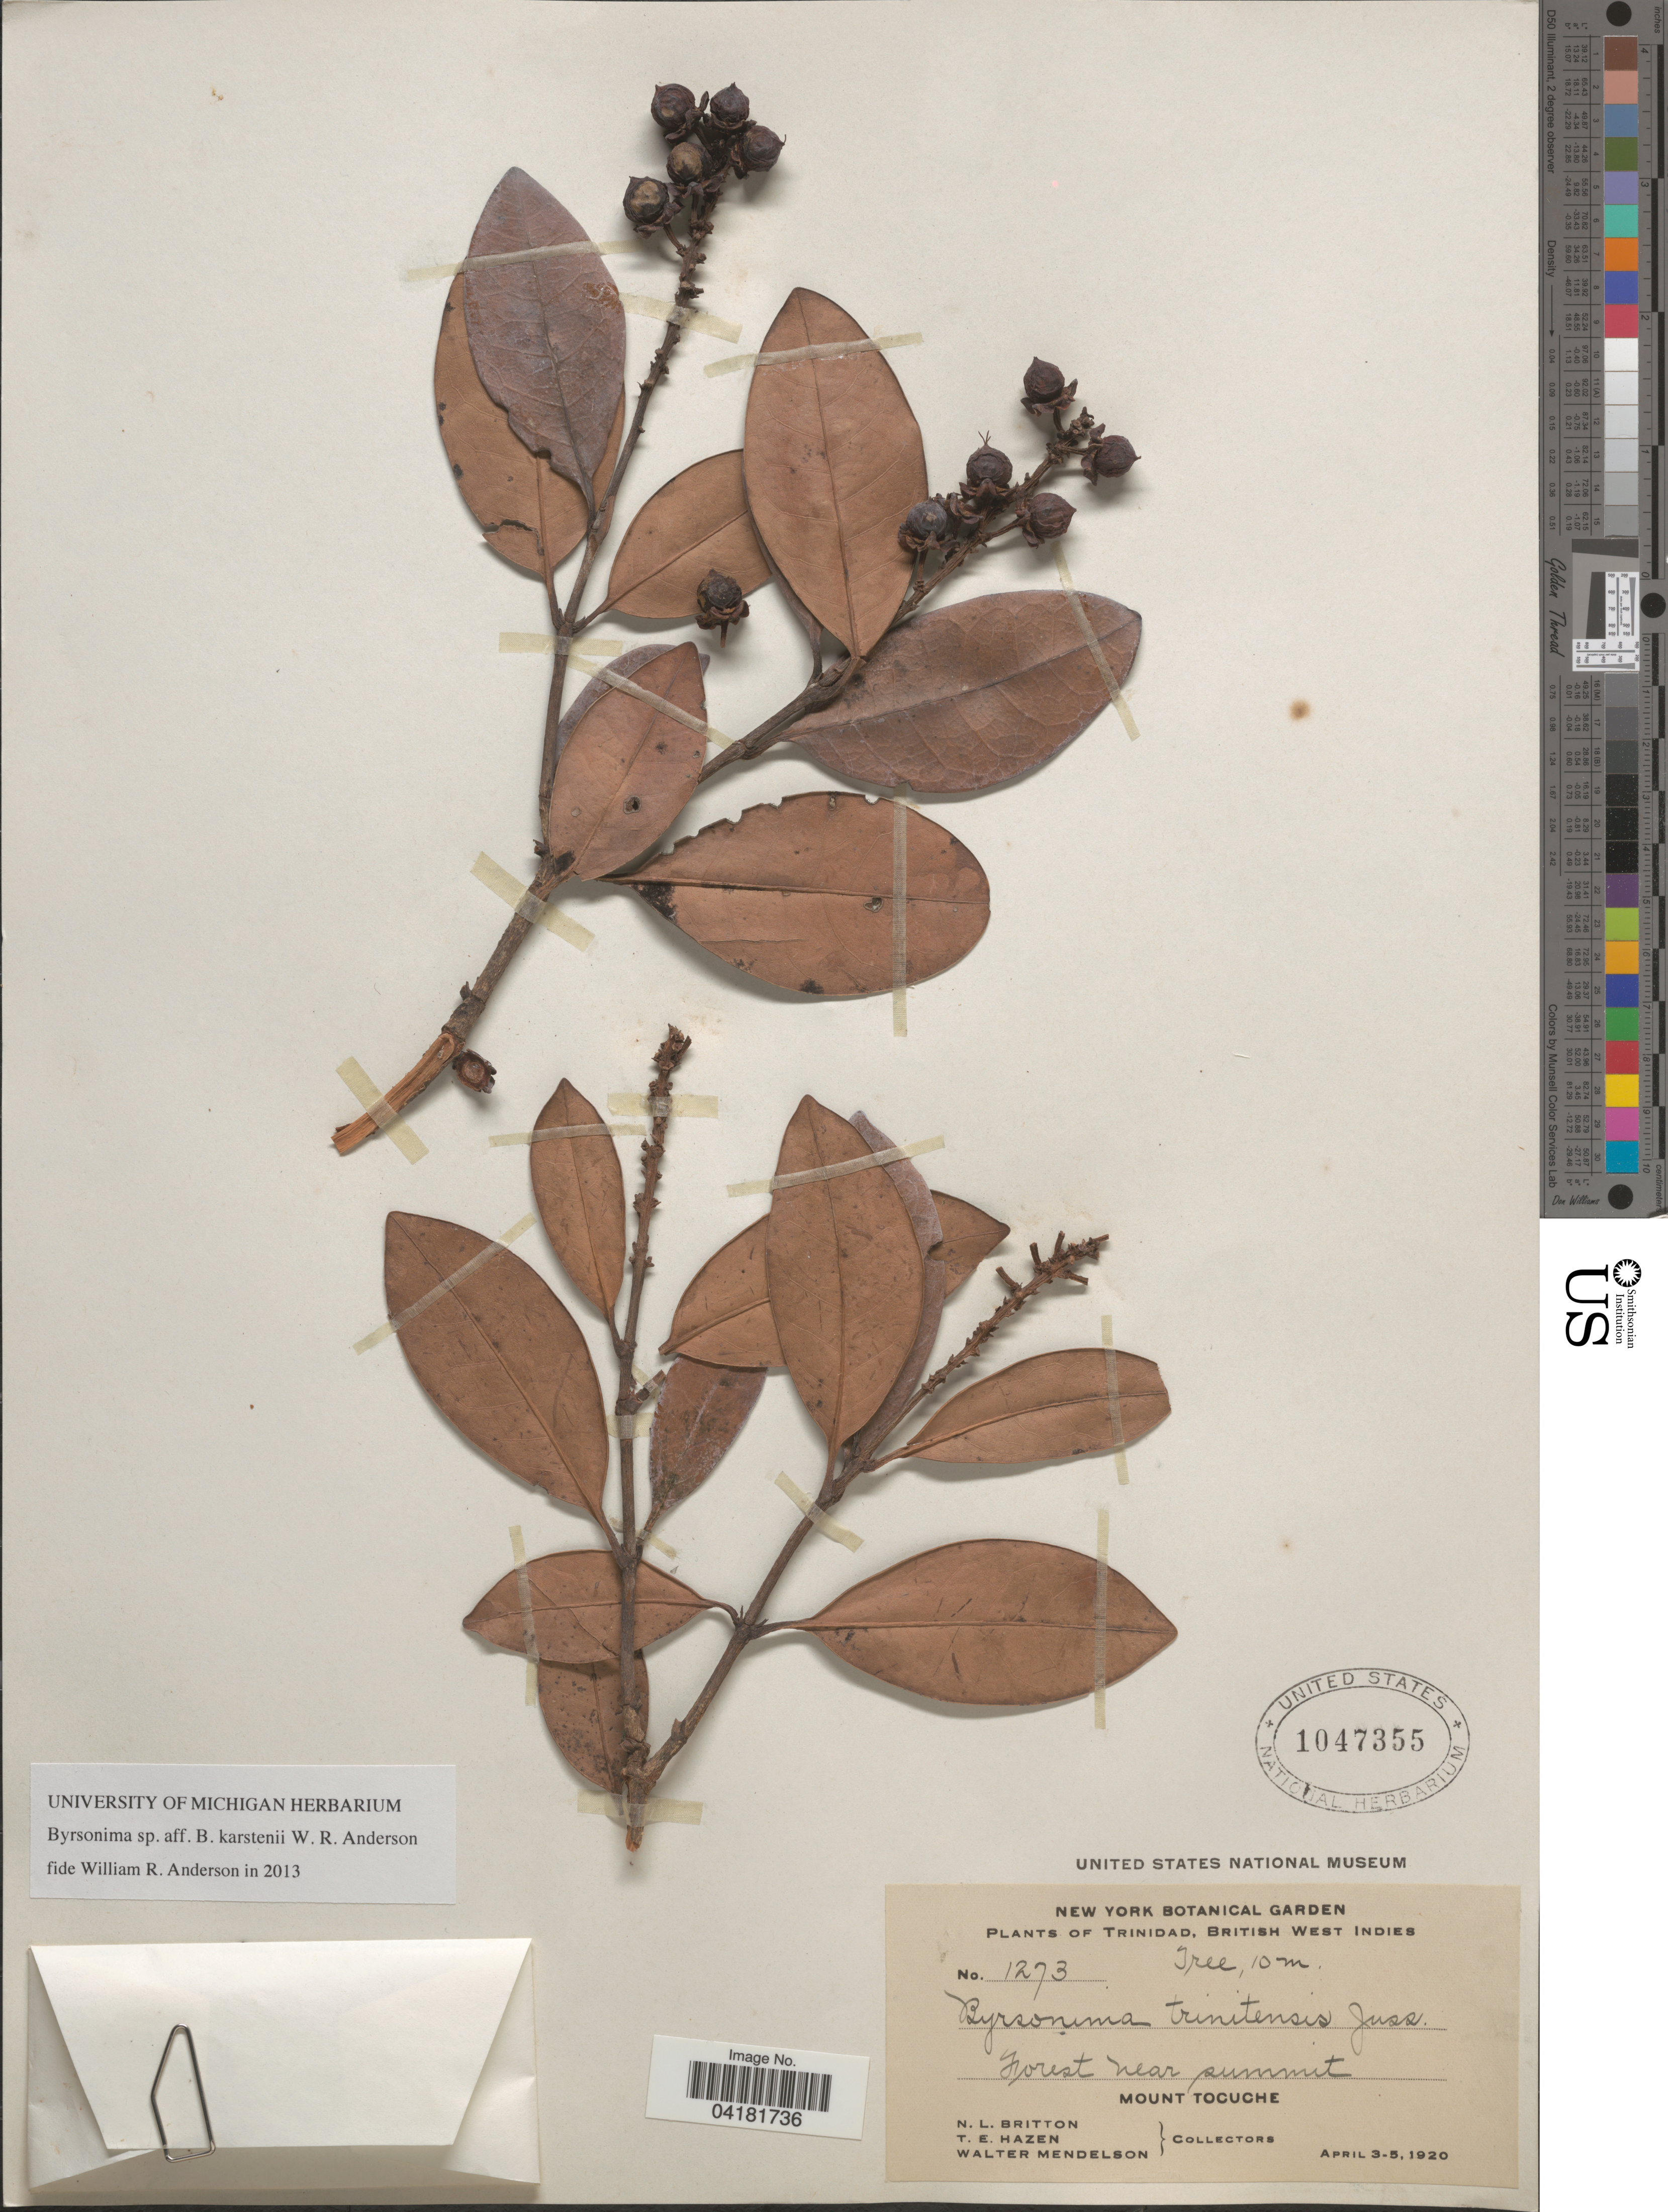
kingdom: Plantae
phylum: Tracheophyta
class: Magnoliopsida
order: Malpighiales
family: Malpighiaceae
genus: Byrsonima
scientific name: Byrsonima sp. aff. karstenii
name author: W.R. Anderson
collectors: Mrs. N. L. Britton, T. E. Hazen & W. Mendelson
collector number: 1273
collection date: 1920-04-03/1920-04-05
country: Trinidad and Tobago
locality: Trinidad, British West Indies. Forest near summit. Mount Tocuche.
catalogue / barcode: US 1047355